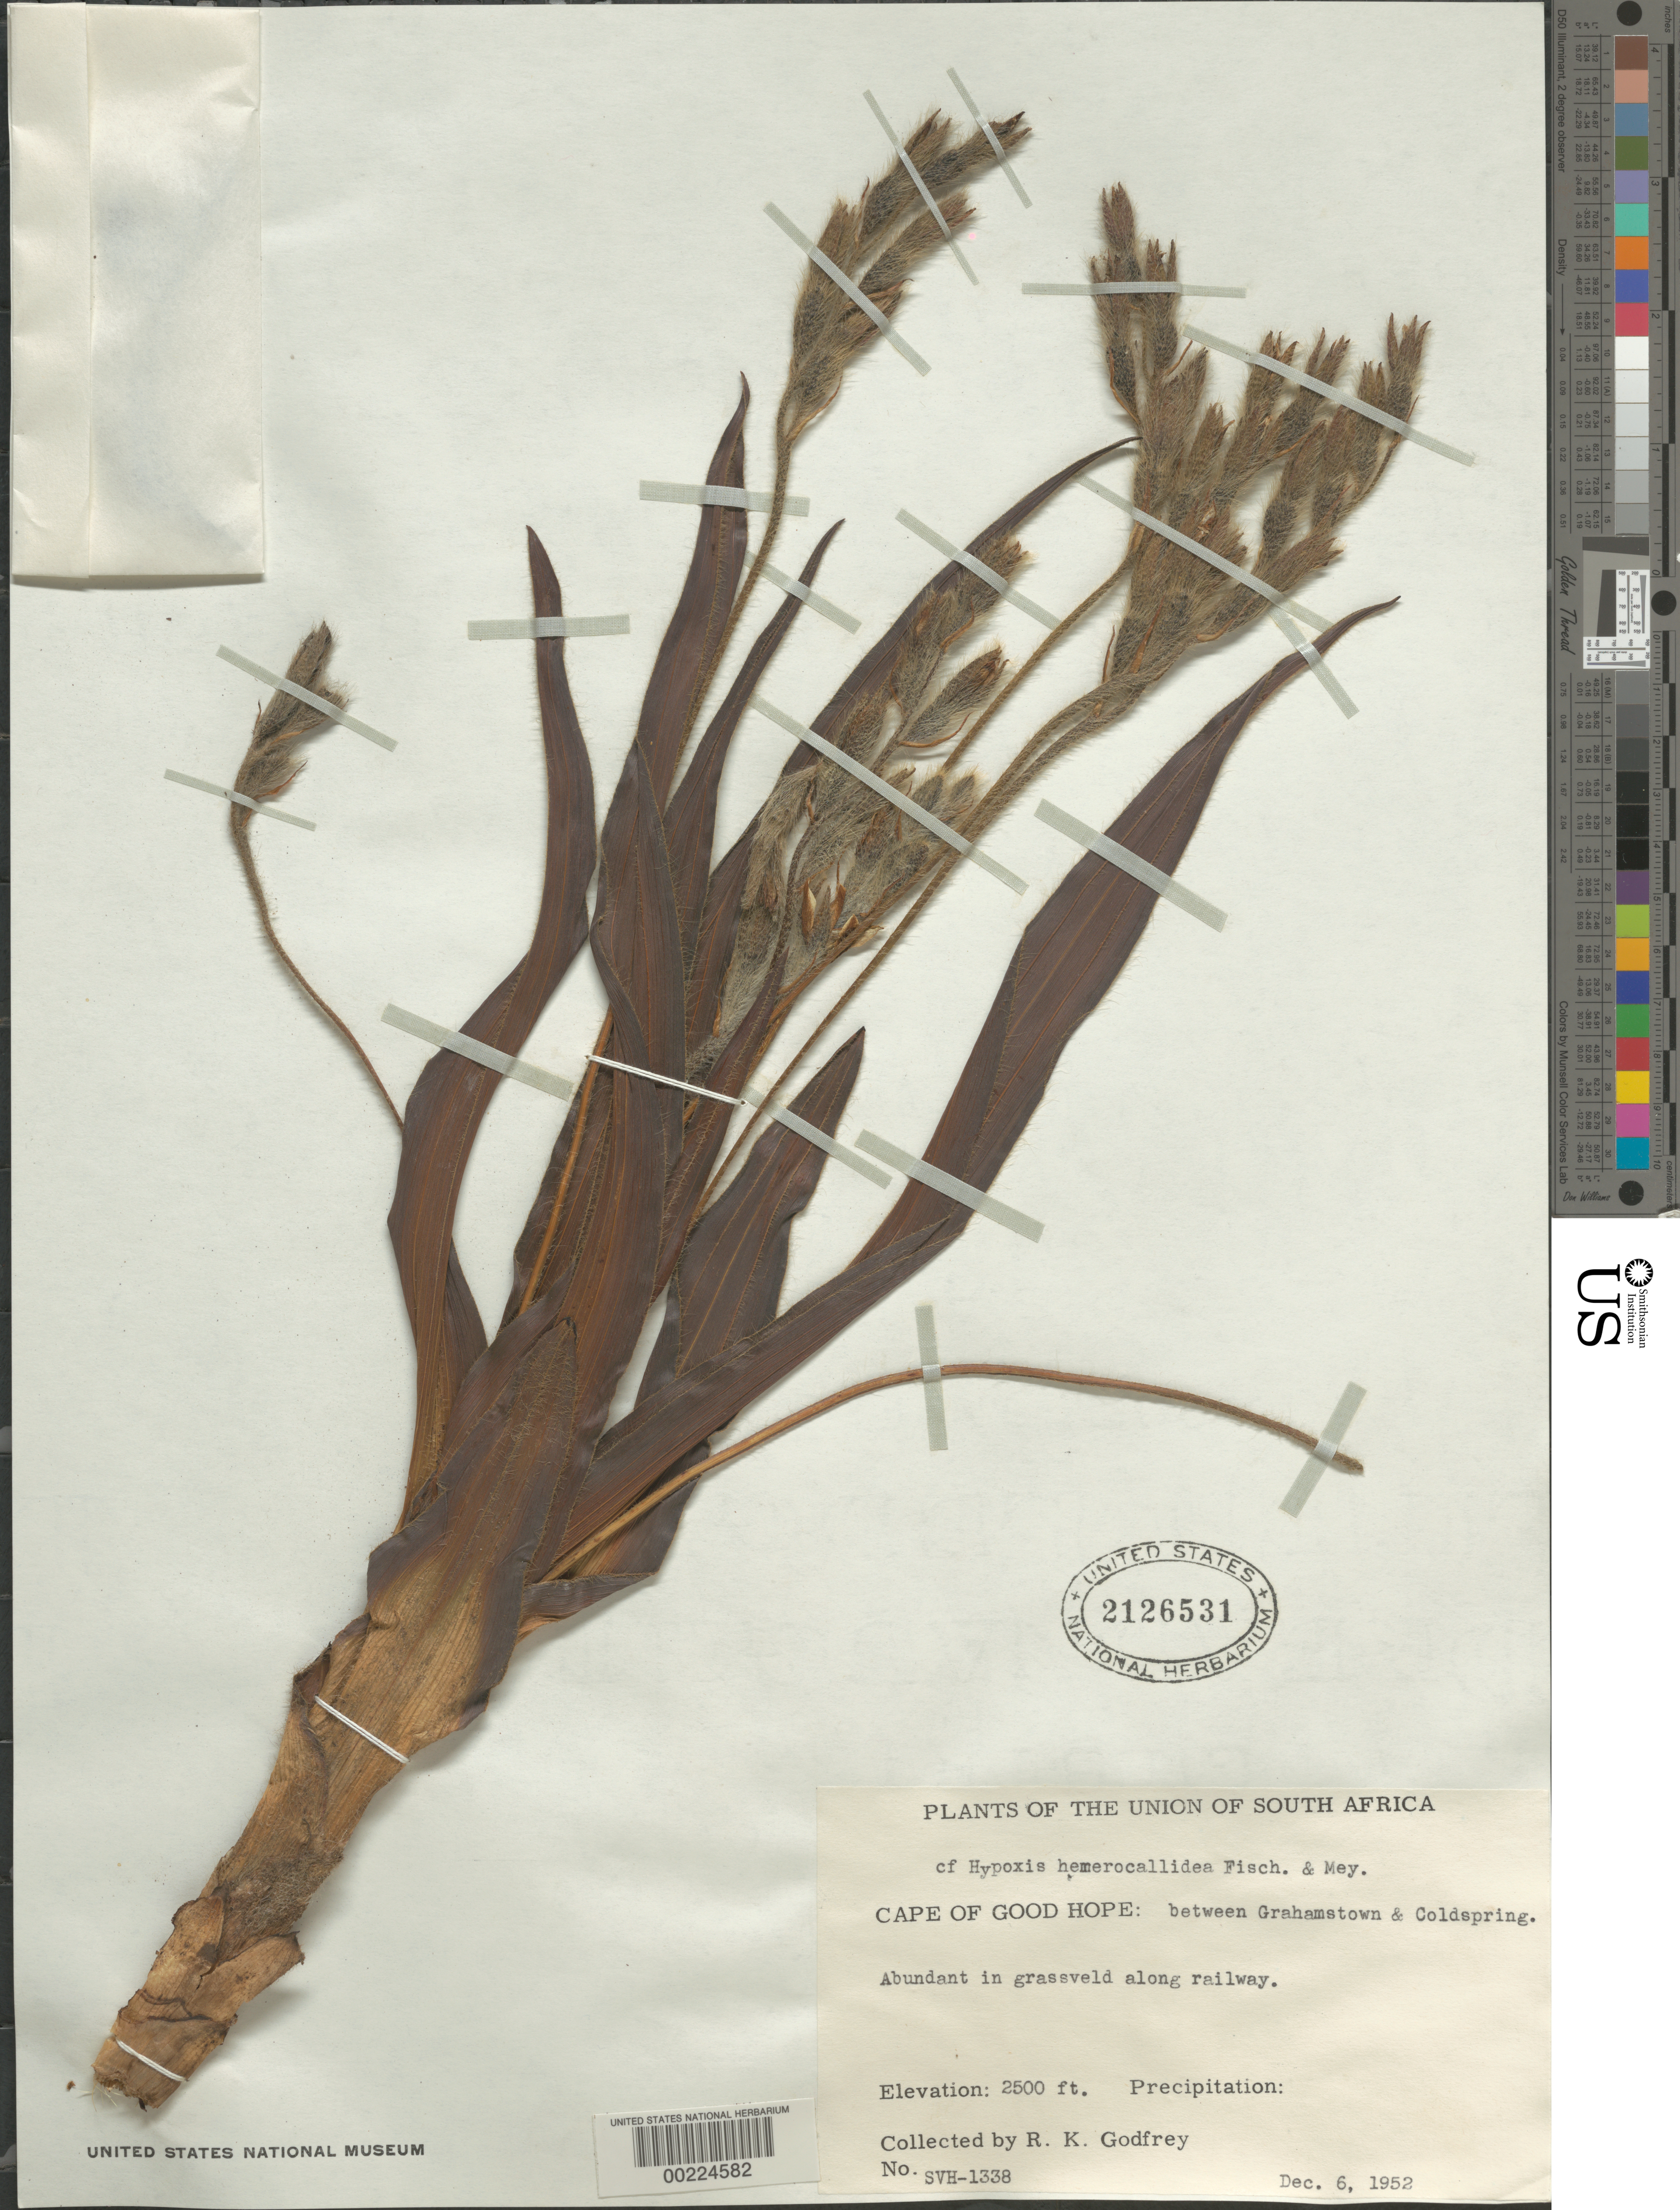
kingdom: Plantae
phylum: Tracheophyta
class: Liliopsida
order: Asparagales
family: Hypoxidaceae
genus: Hypoxis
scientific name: Hypoxis hemerocallidea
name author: Fisch. et al.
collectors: R. K. Godfrey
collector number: Svh-1338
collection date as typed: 06 Dec 1952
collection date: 1952-12-06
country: South Africa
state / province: Eastern Cape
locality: Between grahamstown and coldspring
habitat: In grassveld along railway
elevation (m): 762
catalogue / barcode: US 2126531